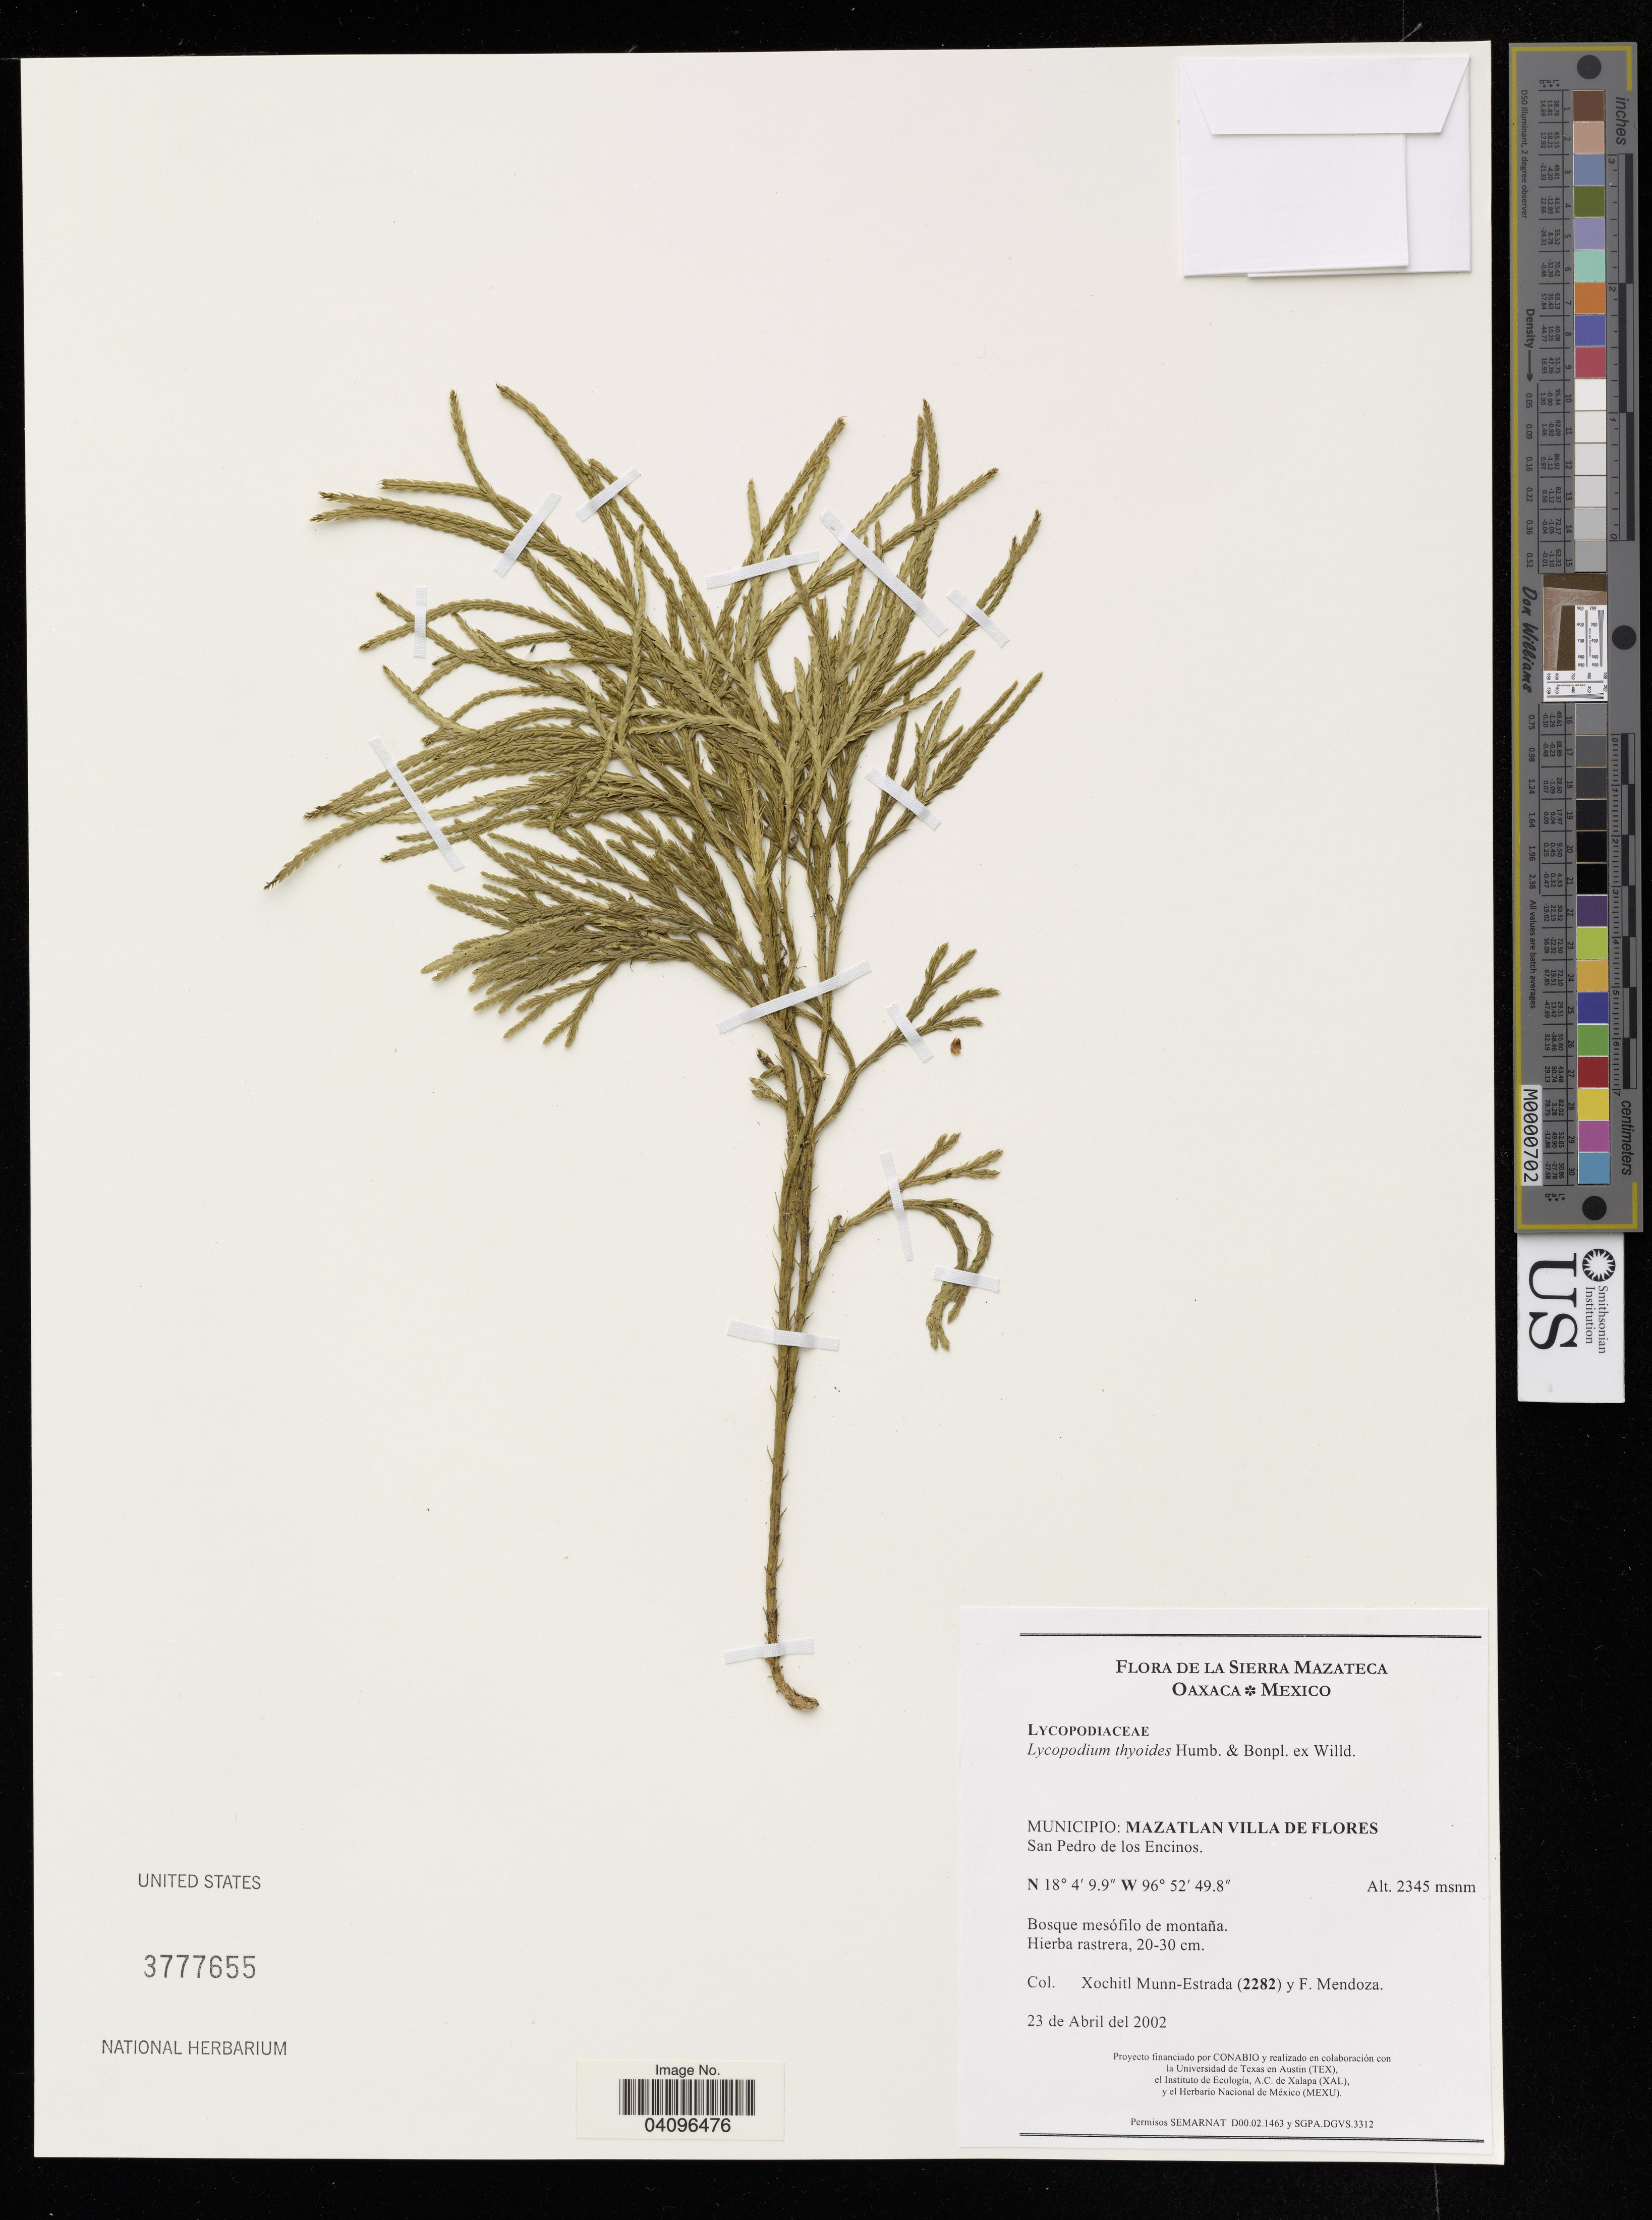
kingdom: Plantae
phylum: Tracheophyta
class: Lycopodiopsida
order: Lycopodiales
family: Lycopodiaceae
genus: Lycopodium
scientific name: Lycopodium thyoides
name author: Humb. & Bonpl. ex Willd.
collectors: X. Munn-Estrada & F. Mendoza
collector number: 2282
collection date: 2002-04-23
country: Mexico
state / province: Oaxaca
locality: La Sierra Mazateca. Municipio: Mazatlan Villa de Flores. SAn Pedro de los Encinos.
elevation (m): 2345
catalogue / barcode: US 3777655